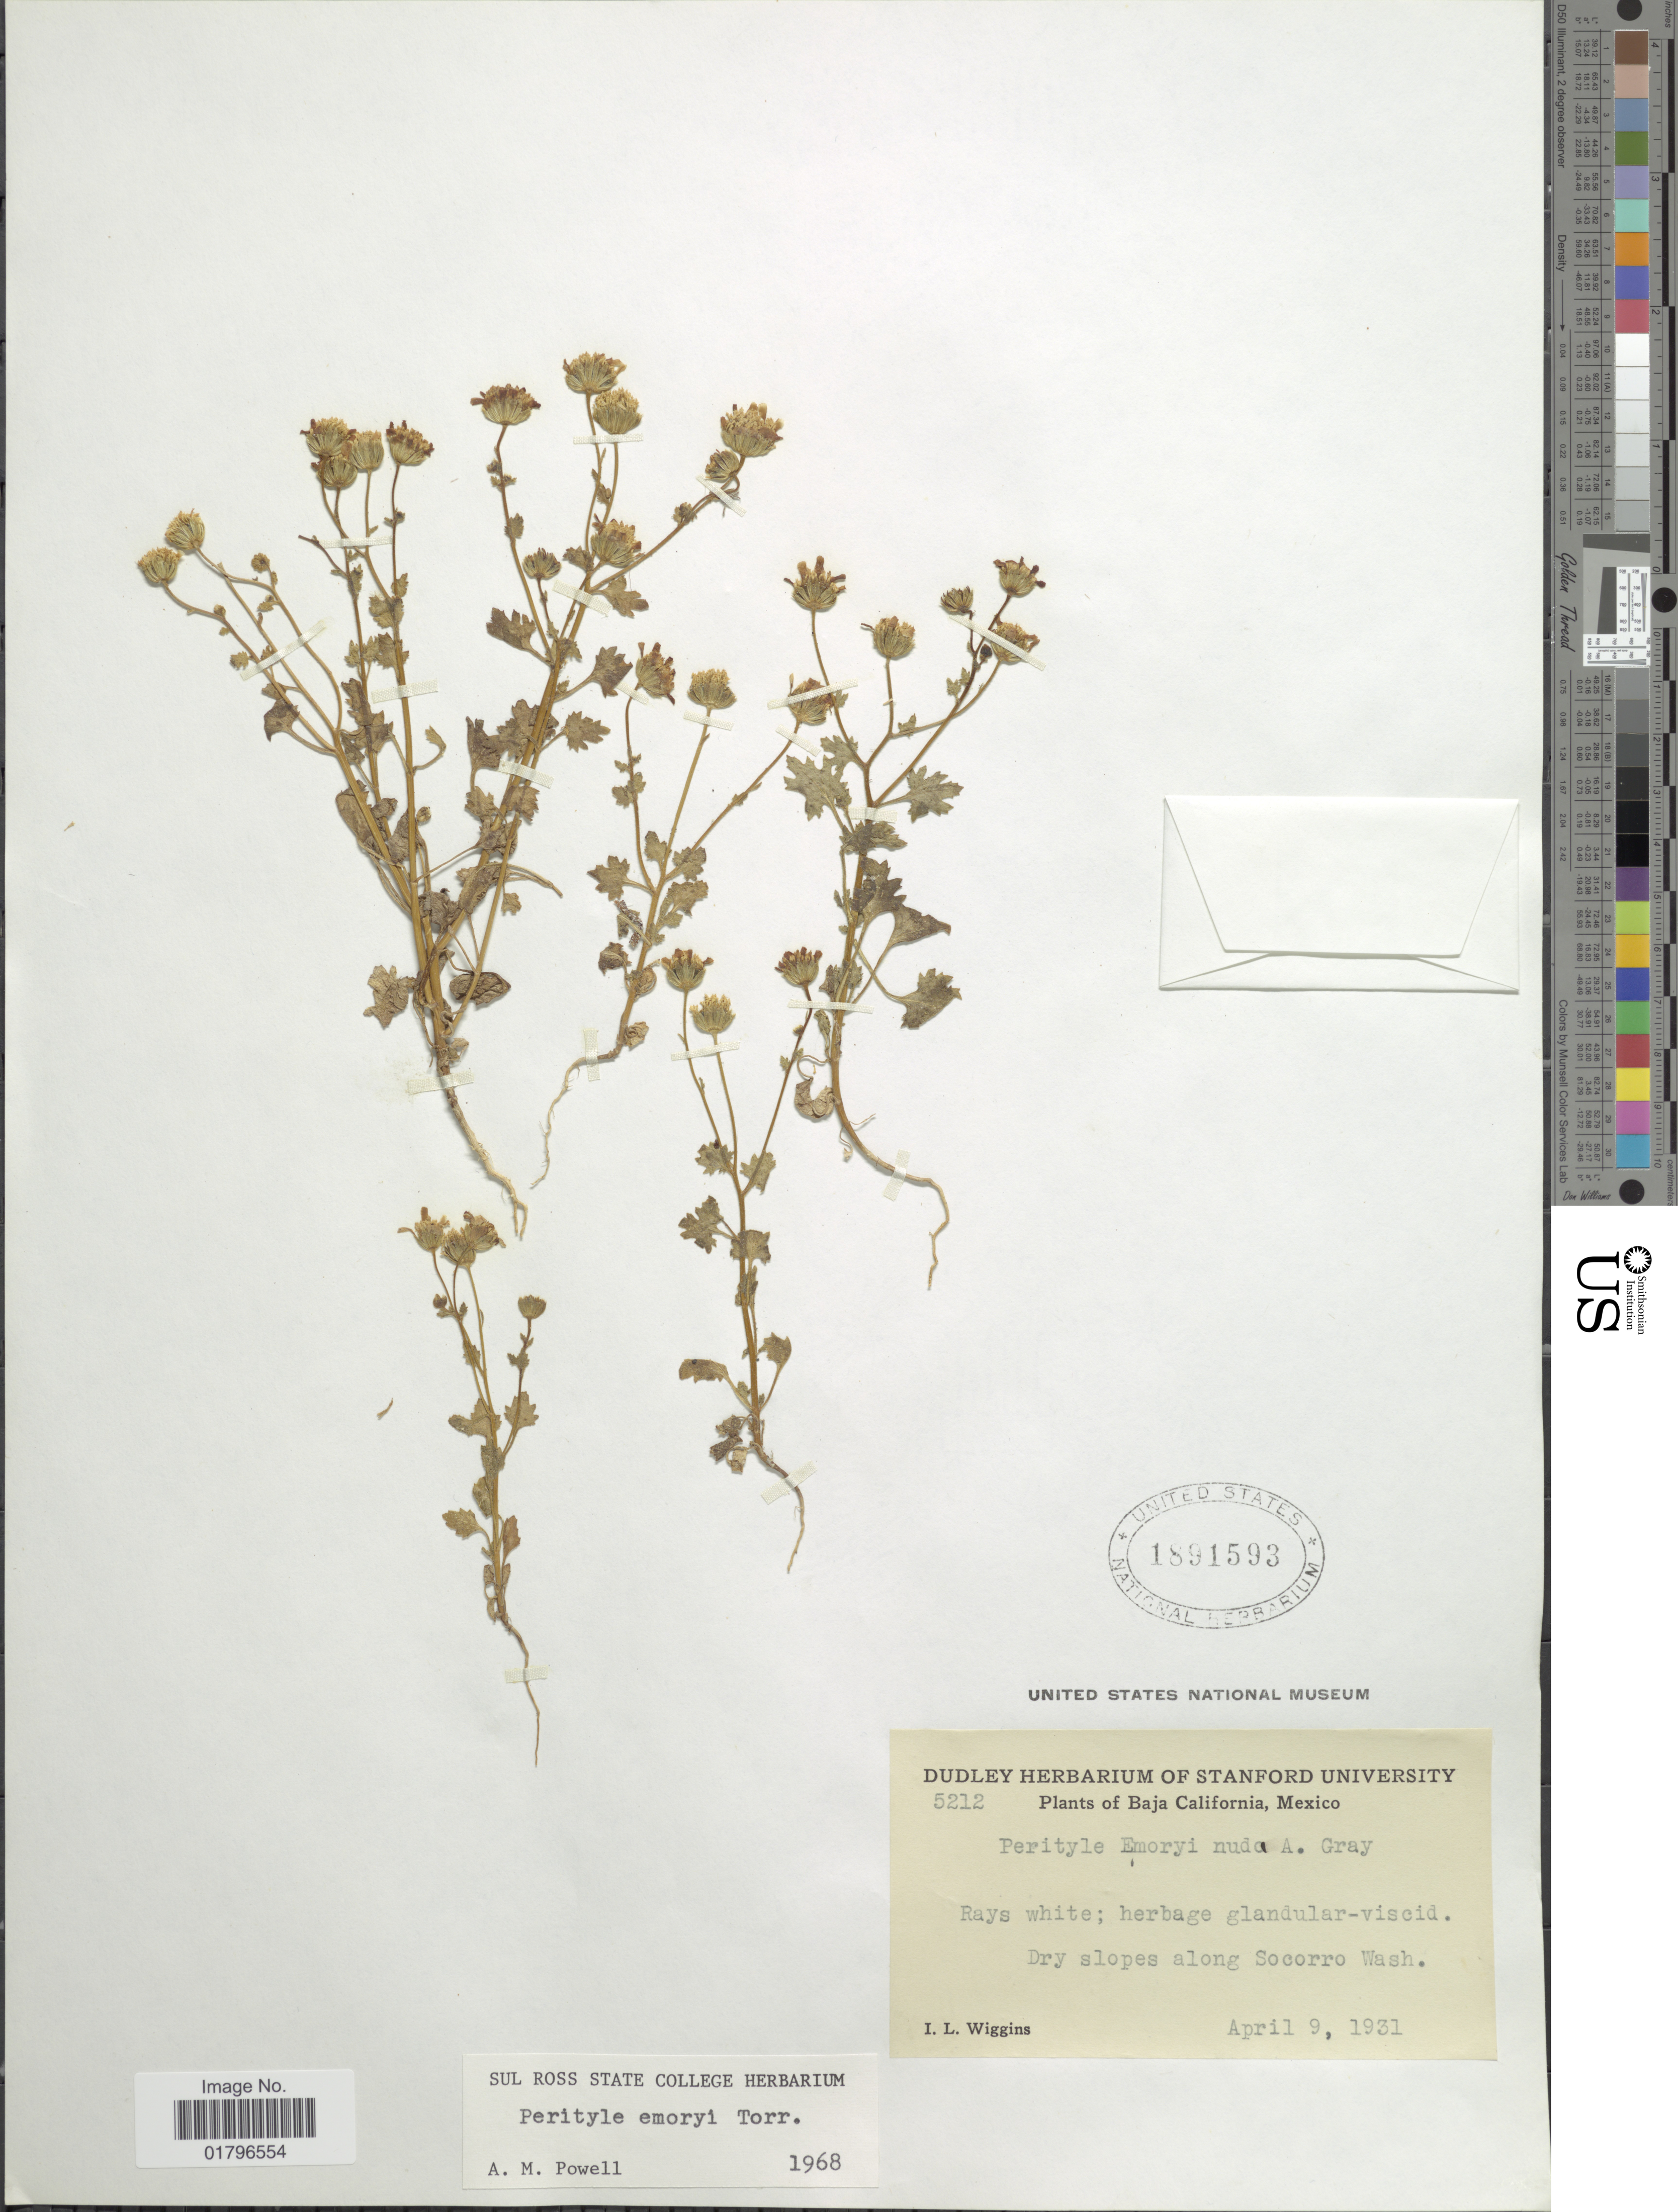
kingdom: Plantae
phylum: Tracheophyta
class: Magnoliopsida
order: Asterales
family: Asteraceae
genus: Perityle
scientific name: Perityle emoryi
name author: Torr.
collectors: I. L. Wiggins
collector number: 5212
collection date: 1931-04-09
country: Mexico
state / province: Baja California Sur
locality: Dry slopes along Socorro Wash.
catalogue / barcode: US 1891593